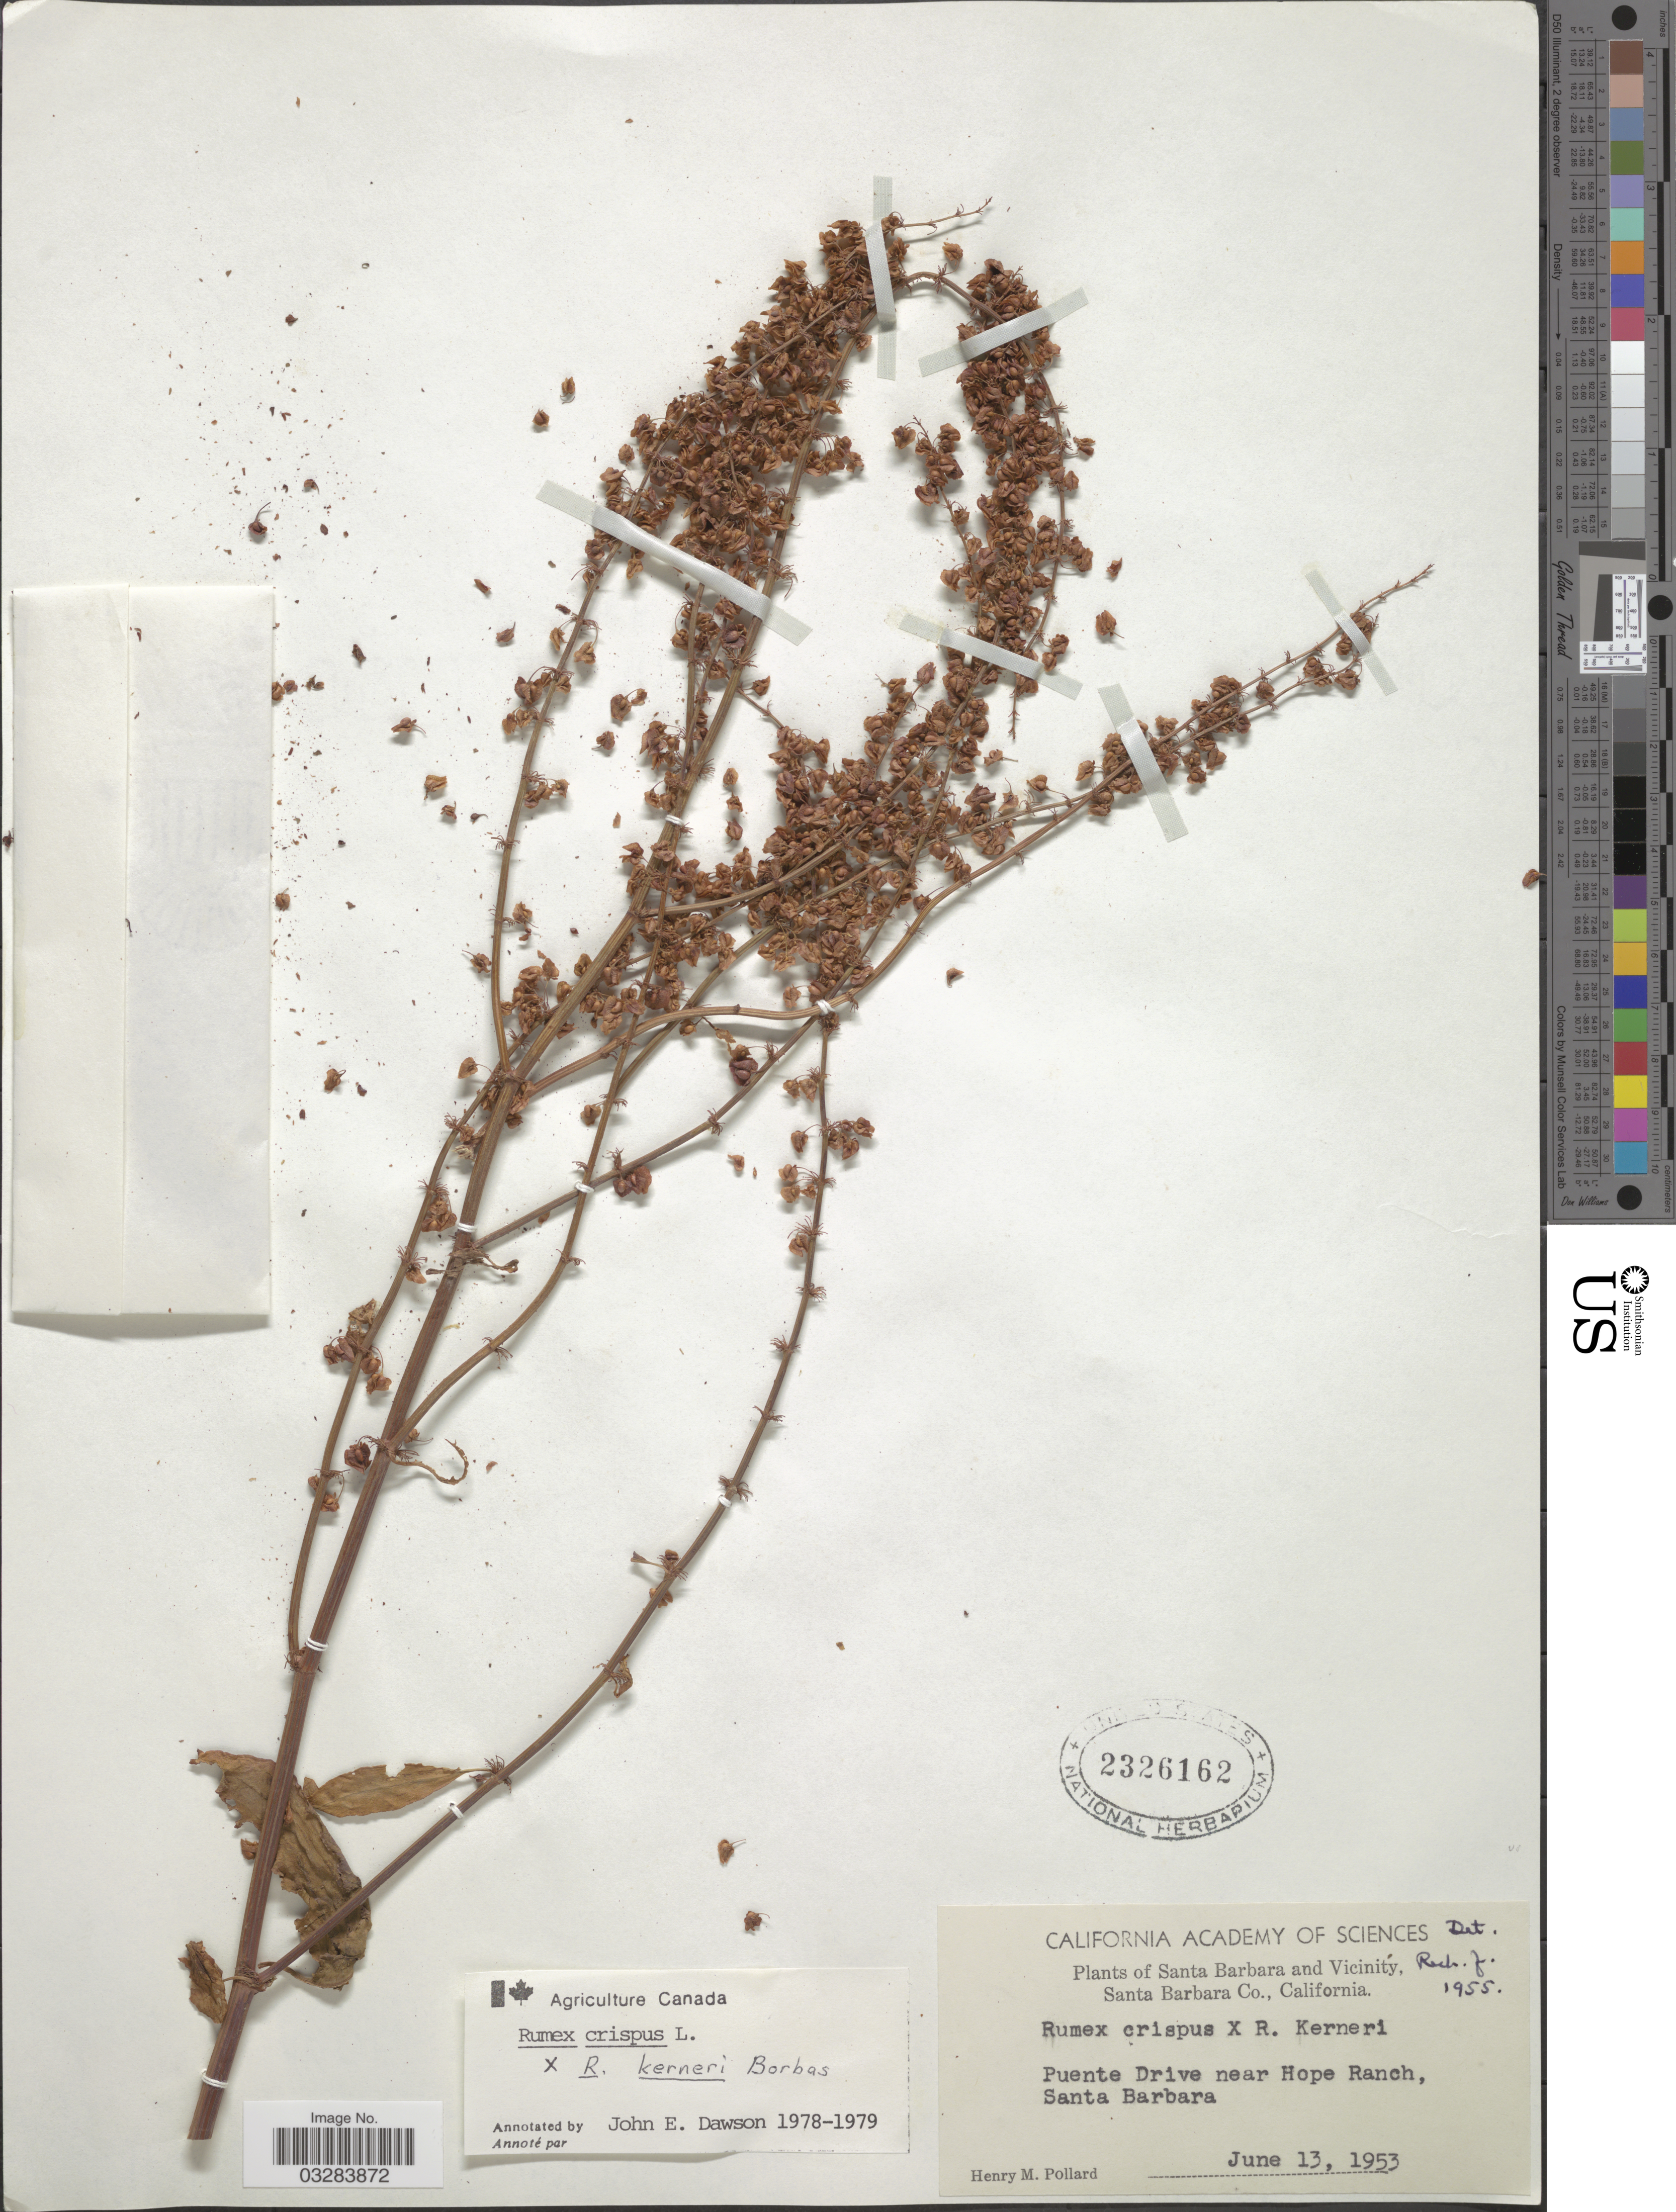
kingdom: Plantae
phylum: Tracheophyta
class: Magnoliopsida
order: Caryophyllales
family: Polygonaceae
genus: Rumex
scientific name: Rumex crispus x R. kerneri Borbás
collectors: H. M. Pollard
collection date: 1953-06-13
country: United States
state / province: California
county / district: Santa Barbara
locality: Santa Barbara and Vicinity, Santa Barbara Co., Puente Drive near Hope Ranch.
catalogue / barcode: US 2326162